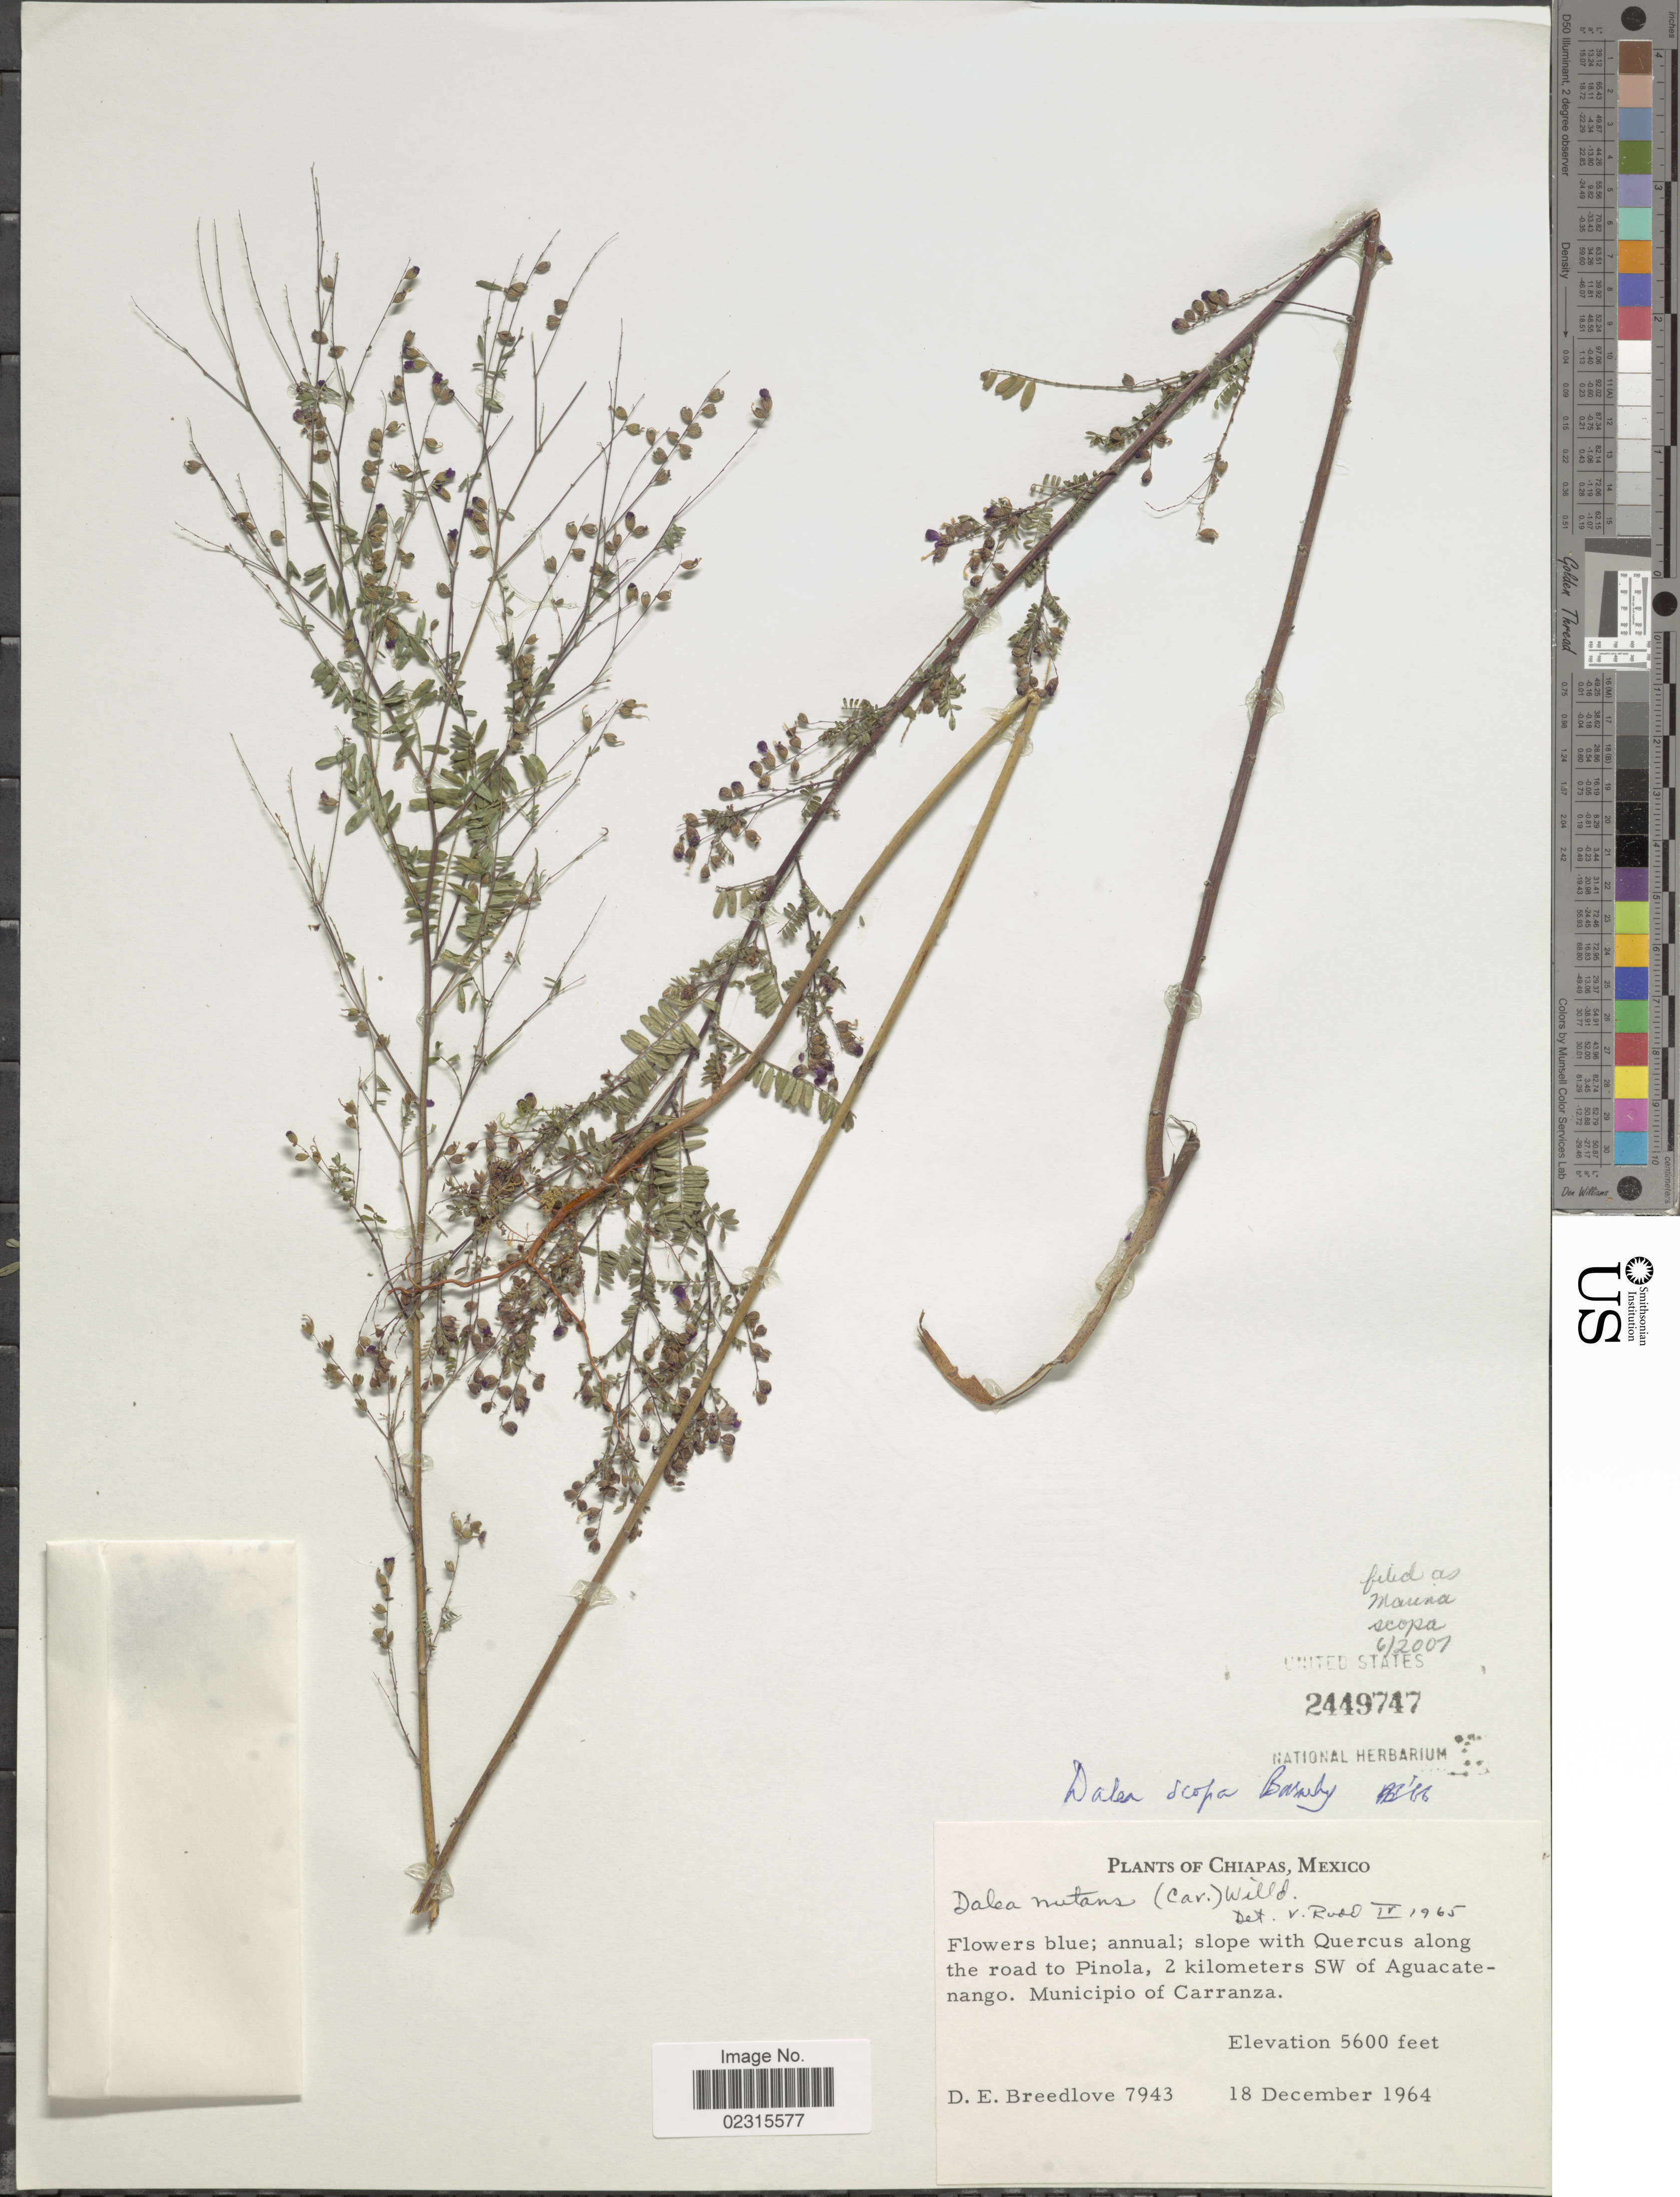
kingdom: Plantae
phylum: Tracheophyta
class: Magnoliopsida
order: Fabales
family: Fabaceae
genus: Marina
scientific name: Marina scopa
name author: Barneby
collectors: D. E. Breedlove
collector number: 7943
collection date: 1964-12-18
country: Mexico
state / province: Chiapas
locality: Chiapas, Mexico, Slope with Quercus along the road to Pinola, 2 kilometers SW of Aguacatenango, Municipio of Carranza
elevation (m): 1707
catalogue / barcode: US 2449747